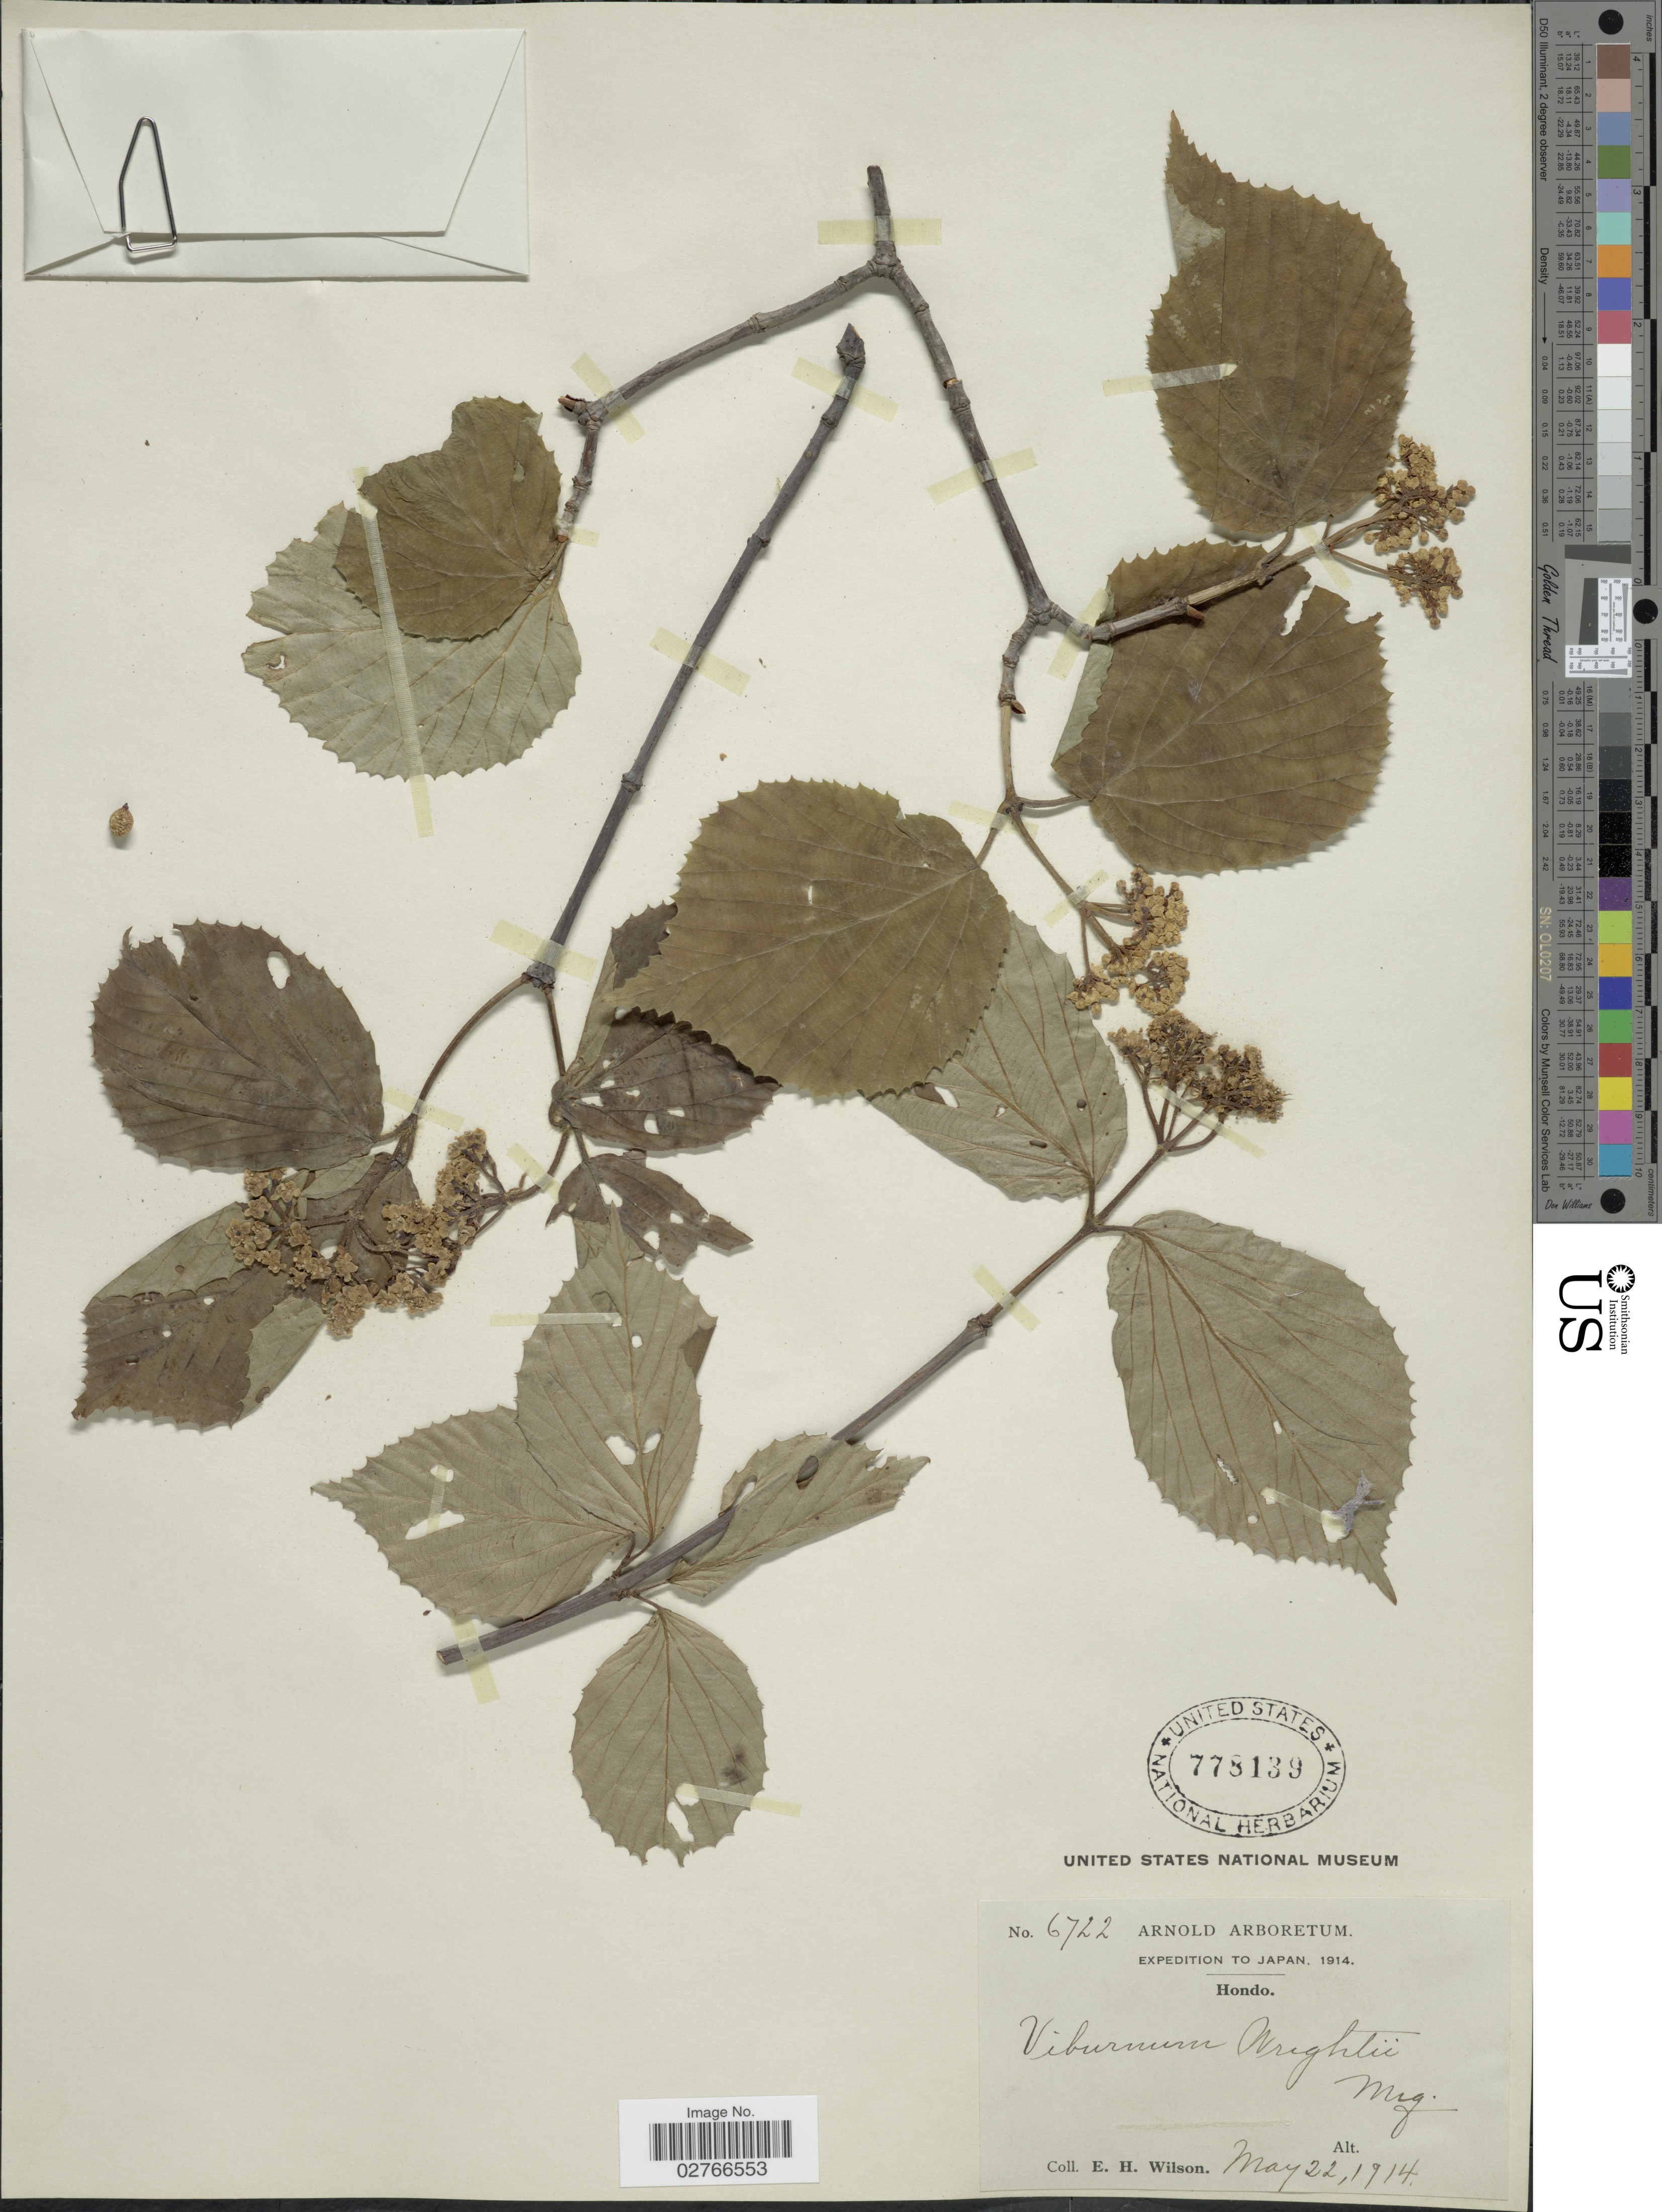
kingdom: Plantae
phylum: Tracheophyta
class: Magnoliopsida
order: Dipsacales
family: Viburnaceae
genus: Viburnum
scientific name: Viburnum wrightii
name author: Miq.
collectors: E. Wilson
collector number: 6722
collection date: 1914-05-22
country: Japan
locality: Hondo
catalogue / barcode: US 778139